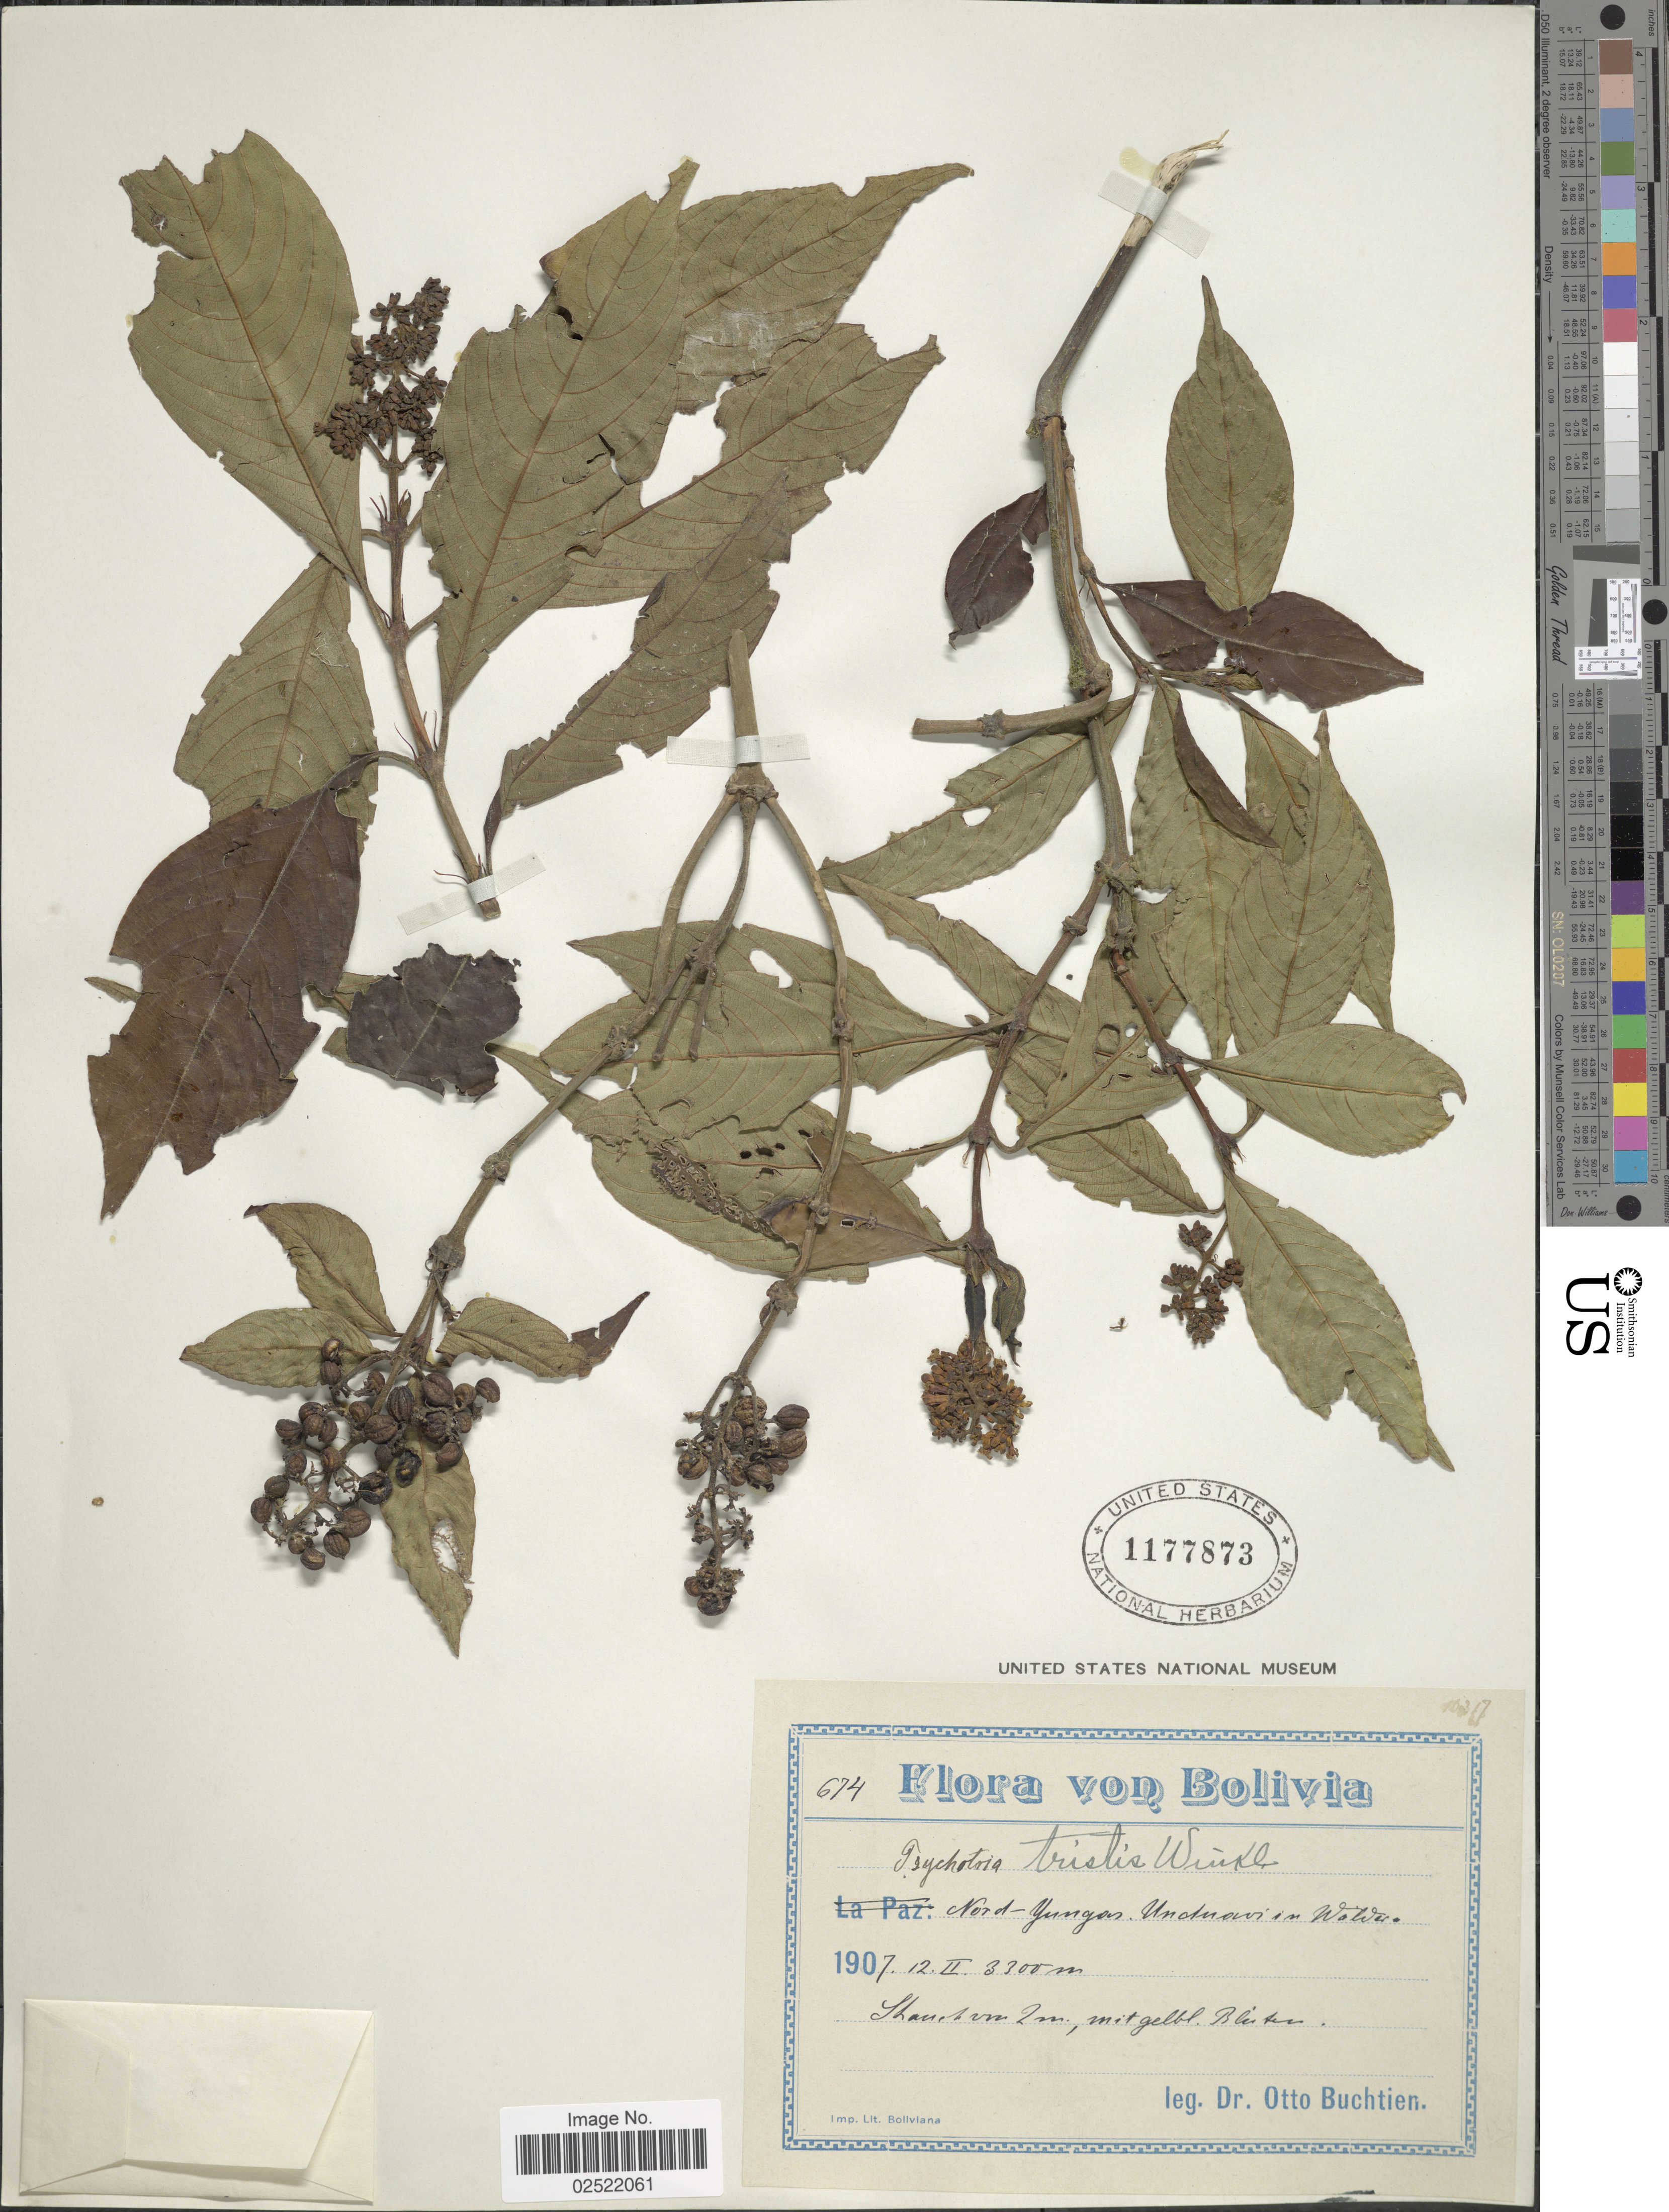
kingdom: Plantae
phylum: Tracheophyta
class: Magnoliopsida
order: Gentianales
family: Rubiaceae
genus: Psychotria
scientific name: Psychotria tristis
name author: H.J.P. Winkl.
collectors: O. Buchtien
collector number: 674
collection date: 1907-02-12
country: Bolivia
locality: Nord-Yungas. Unduavi in Walder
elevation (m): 3300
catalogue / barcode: US 1177873